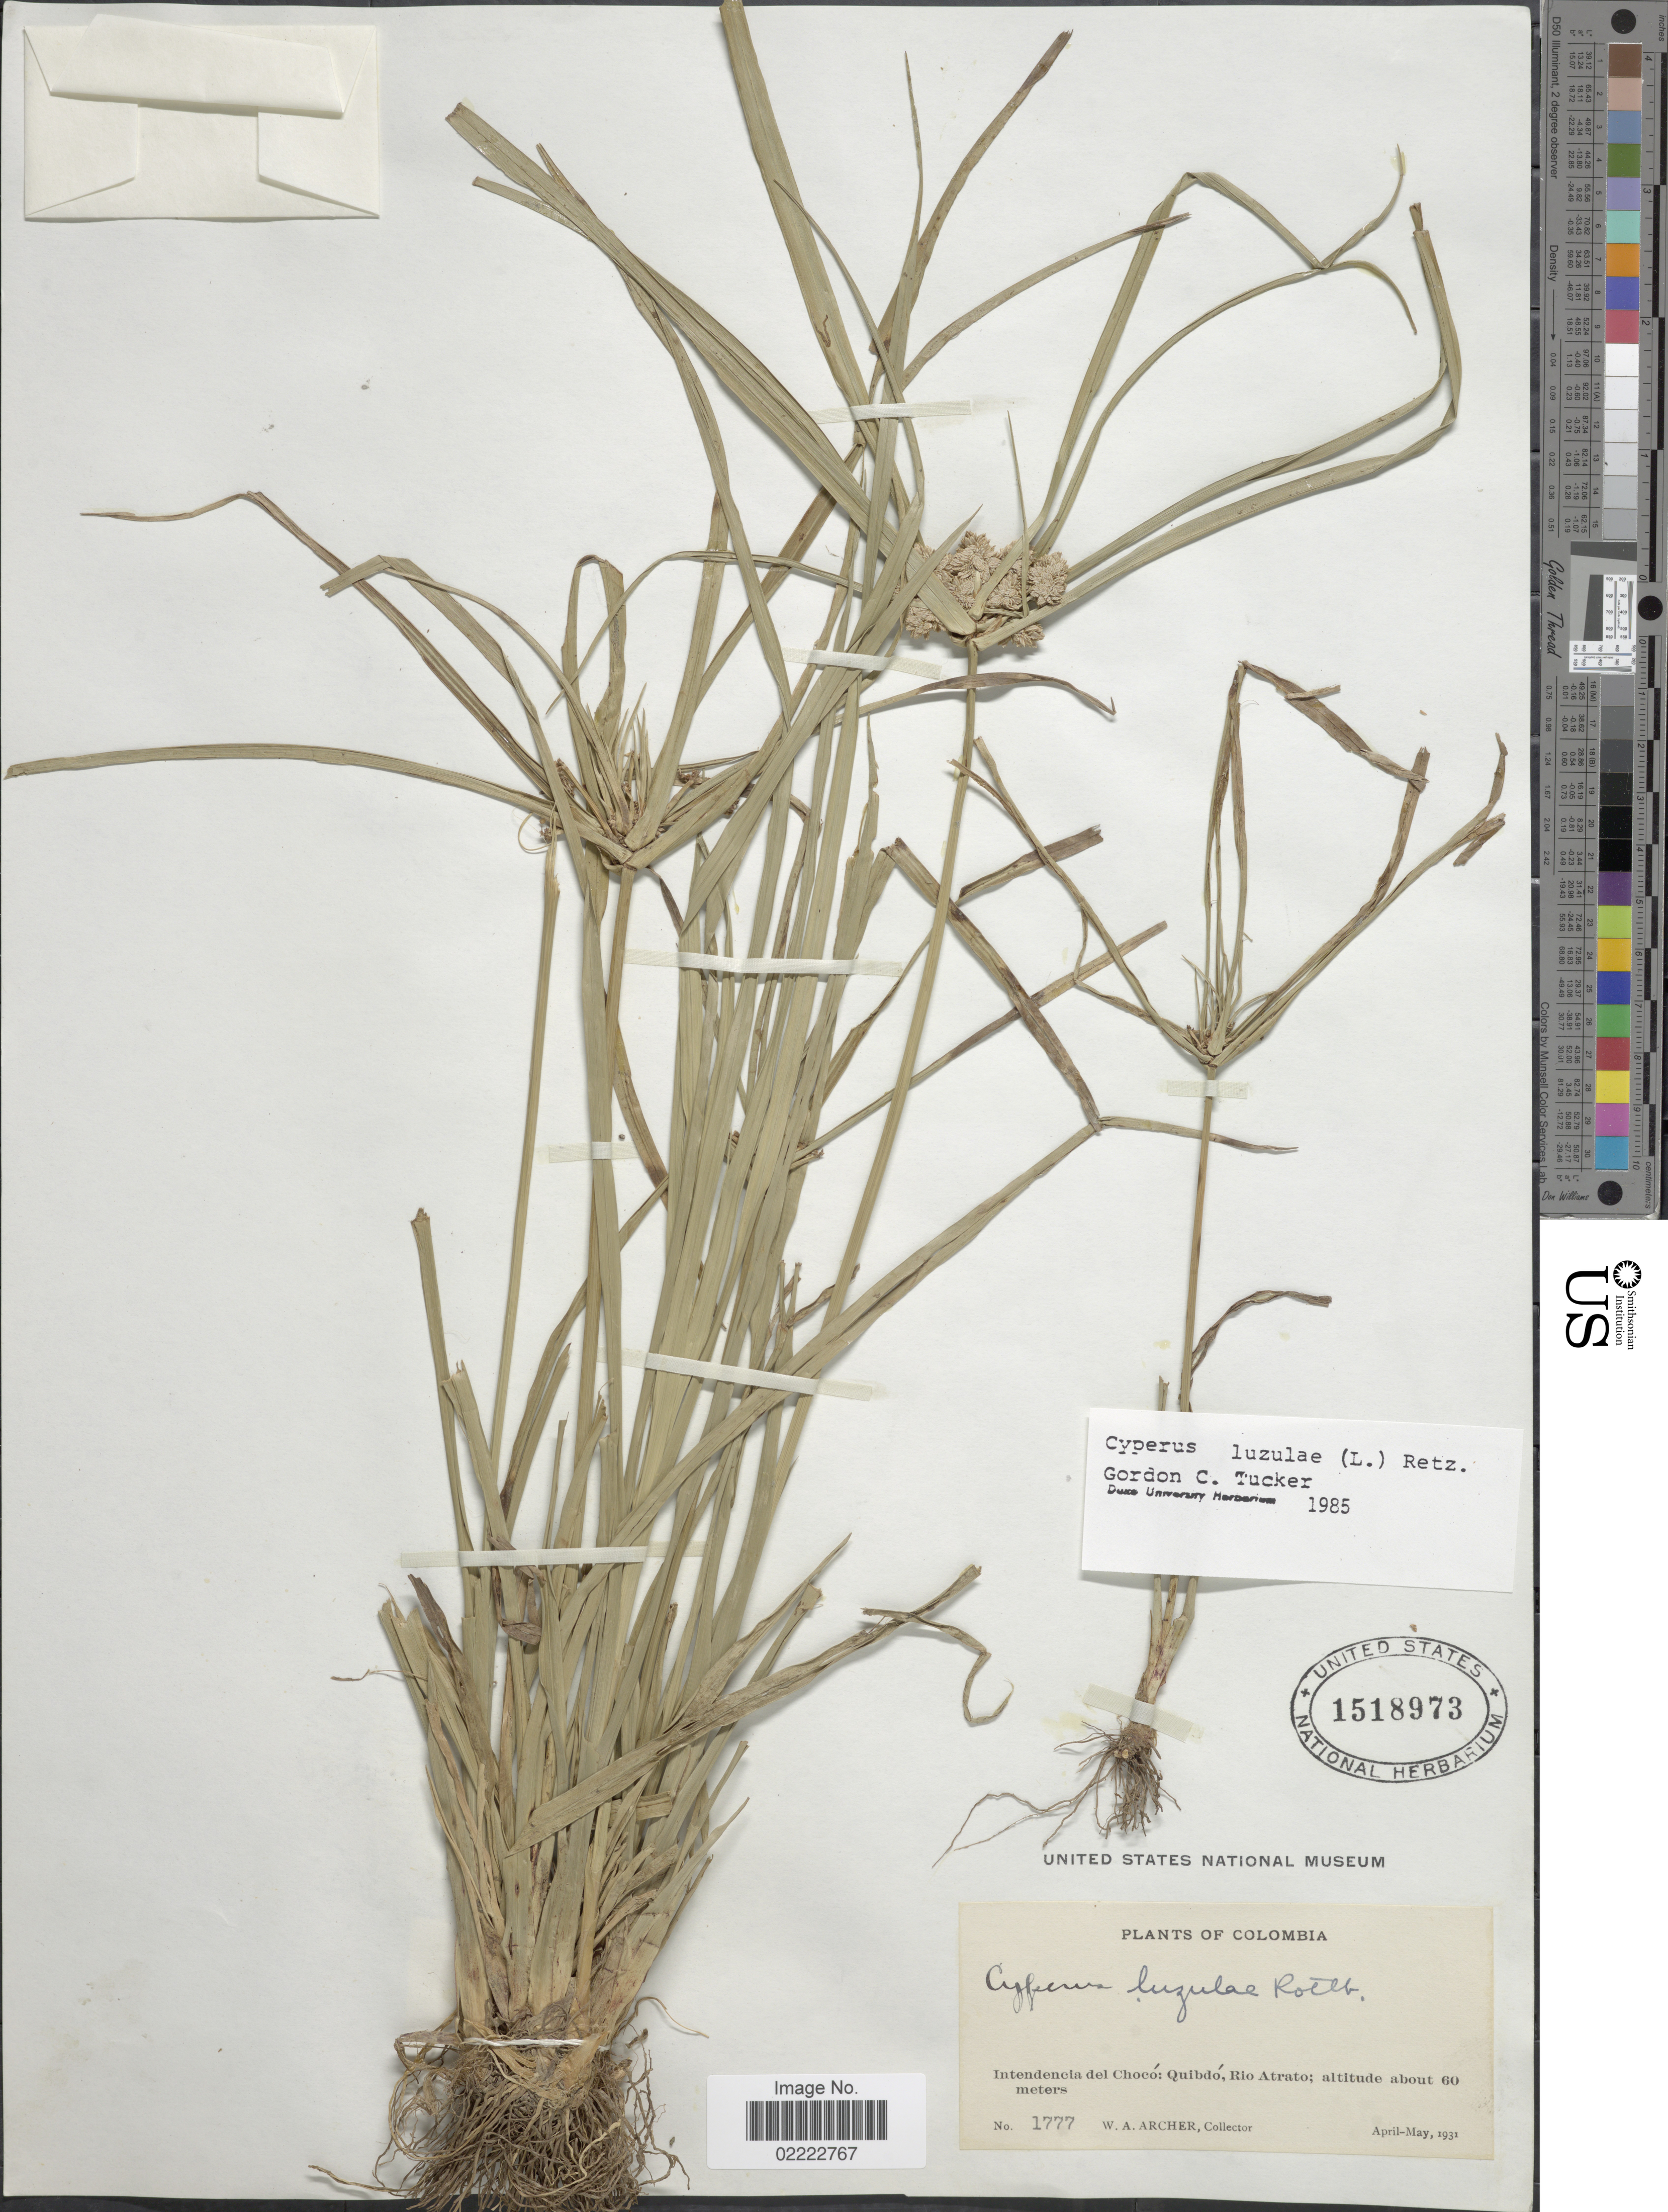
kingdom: Plantae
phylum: Tracheophyta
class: Liliopsida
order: Poales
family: Cyperaceae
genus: Cyperus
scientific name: Cyperus luzulae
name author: (L.) Rottb. ex Retz.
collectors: W. A. Archer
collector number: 1777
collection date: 1931-04/1931-05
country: Colombia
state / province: Chocó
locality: Intendencia del Chocó: Quibdó, Rio Atrato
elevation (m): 60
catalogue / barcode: US 1518973